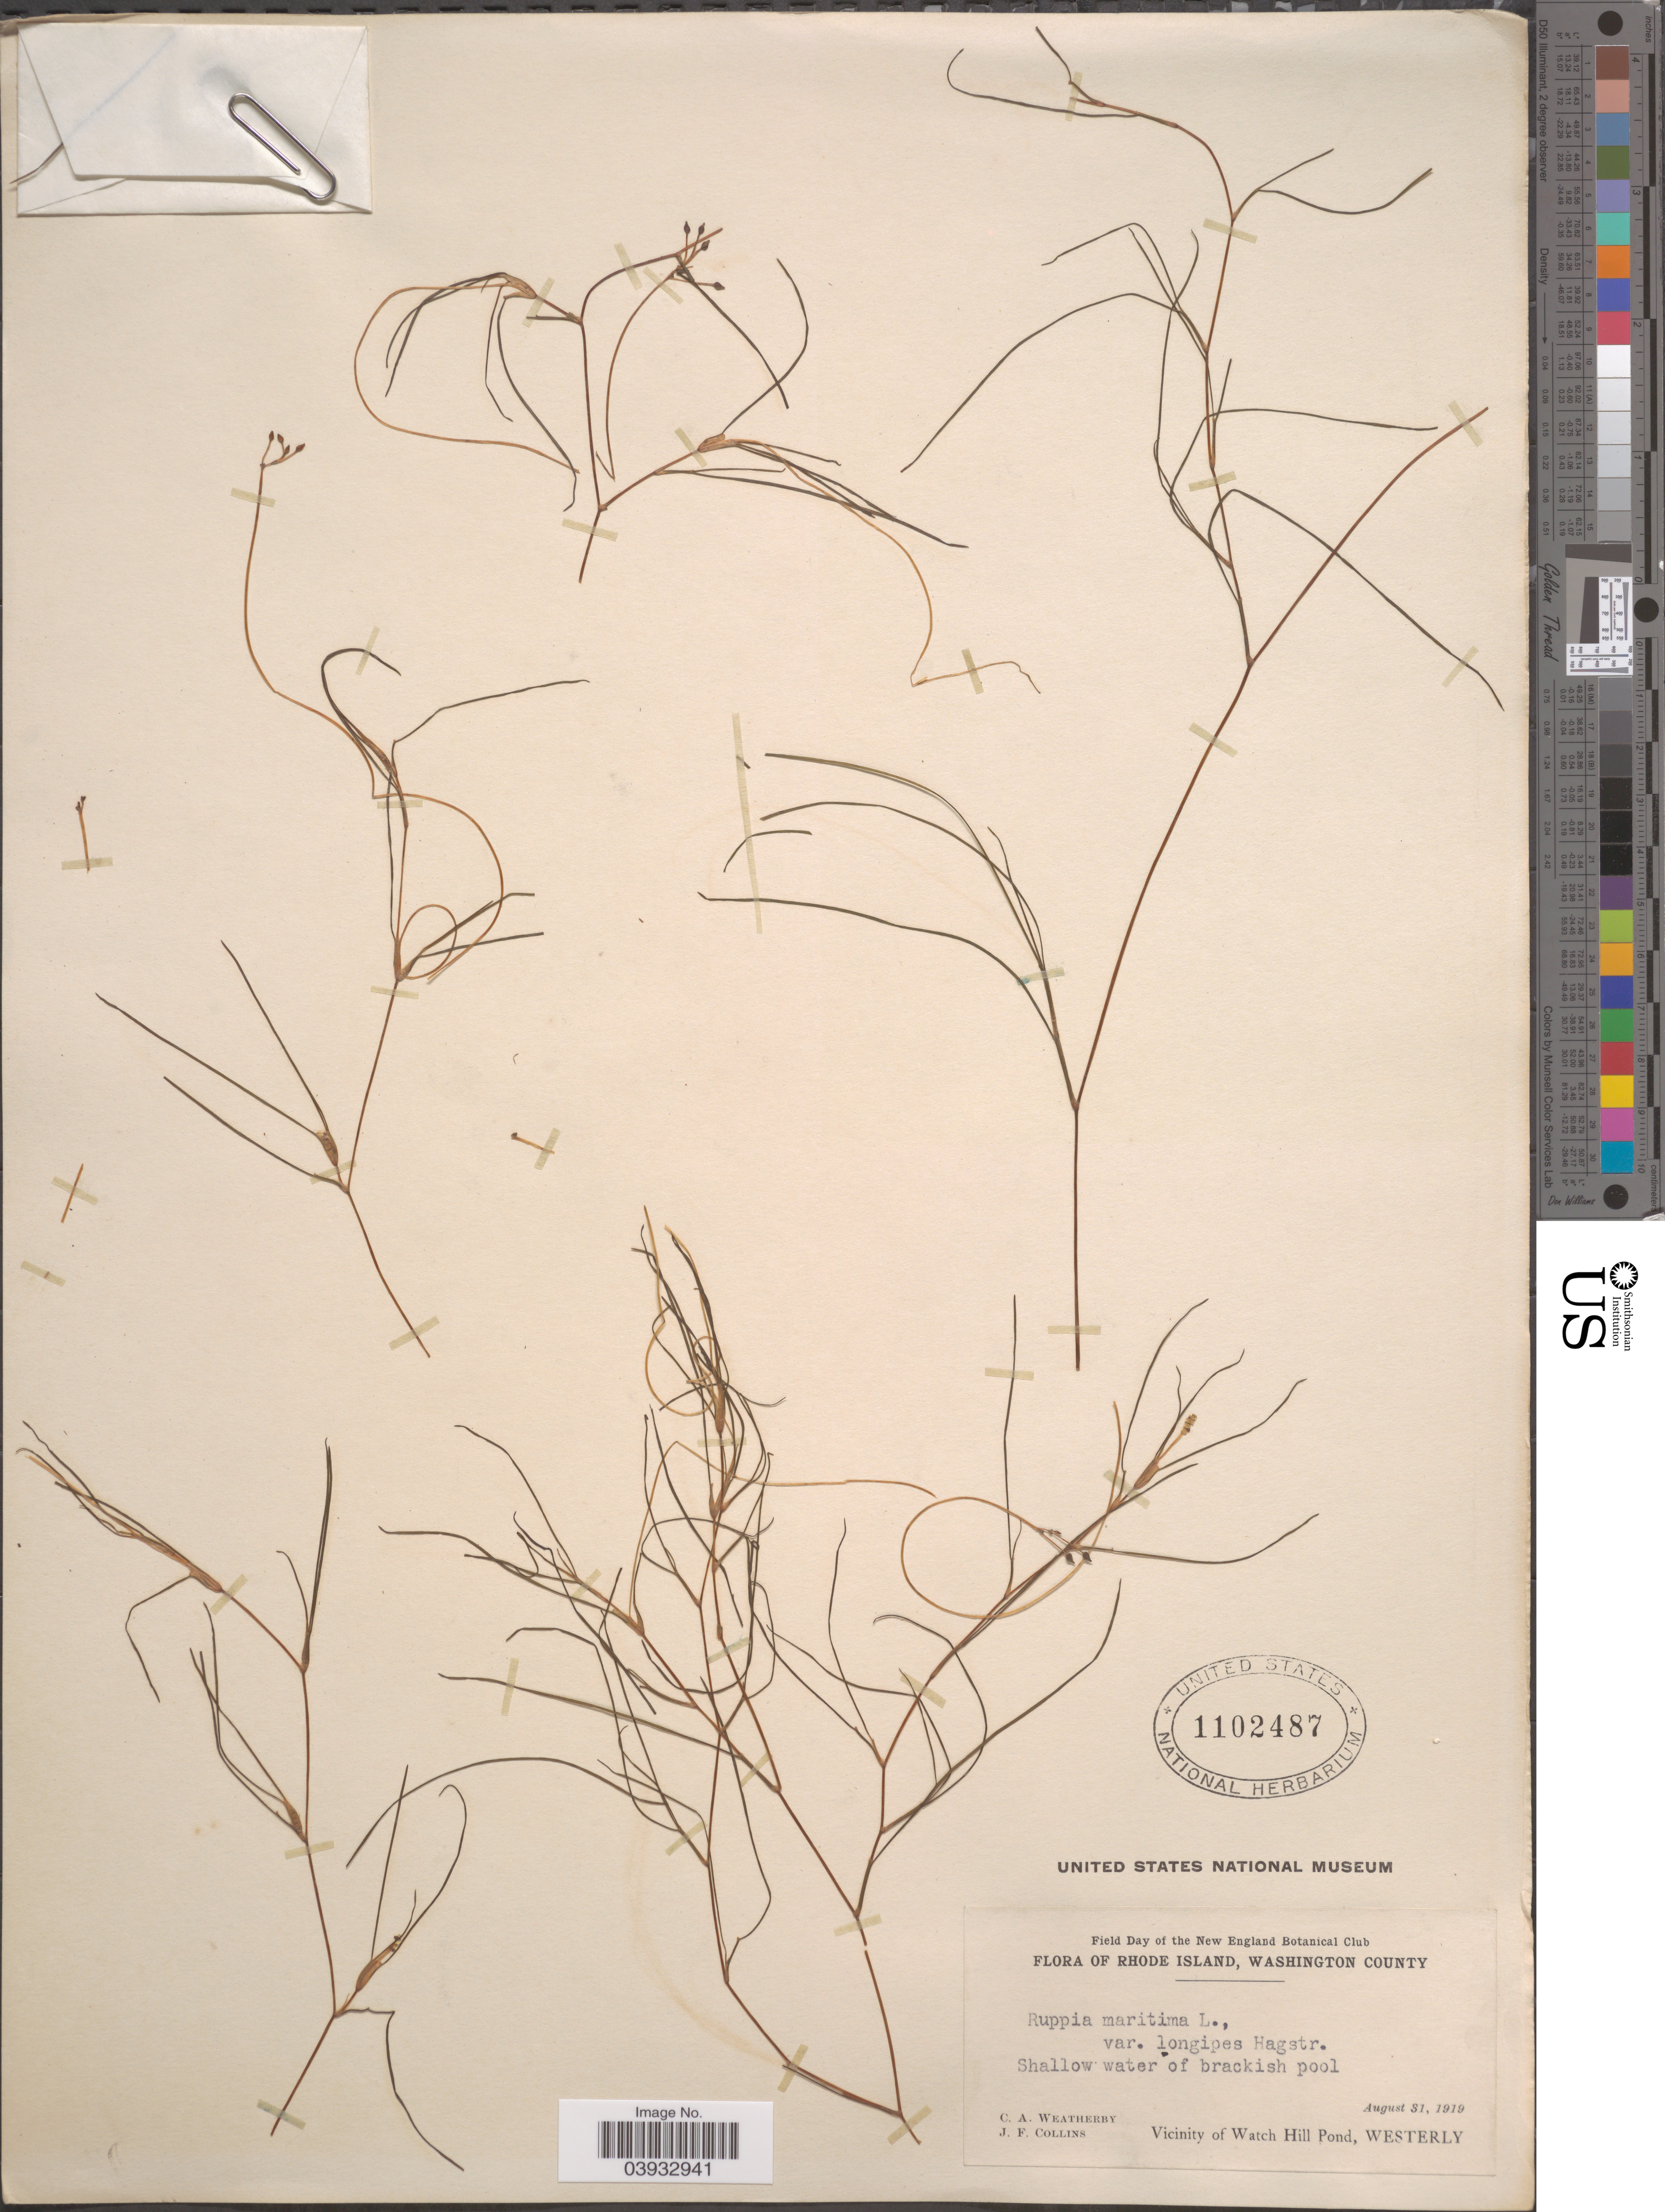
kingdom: Plantae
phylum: Tracheophyta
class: Liliopsida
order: Alismatales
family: Ruppiaceae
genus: Ruppia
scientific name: Ruppia maritima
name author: L.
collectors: C. A. Weatherby & J. Collins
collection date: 1919-08-31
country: United States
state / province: Rhode Island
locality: Washington County. Vicinity of Watch Hill Pond, Westerly.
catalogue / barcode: US 1102487